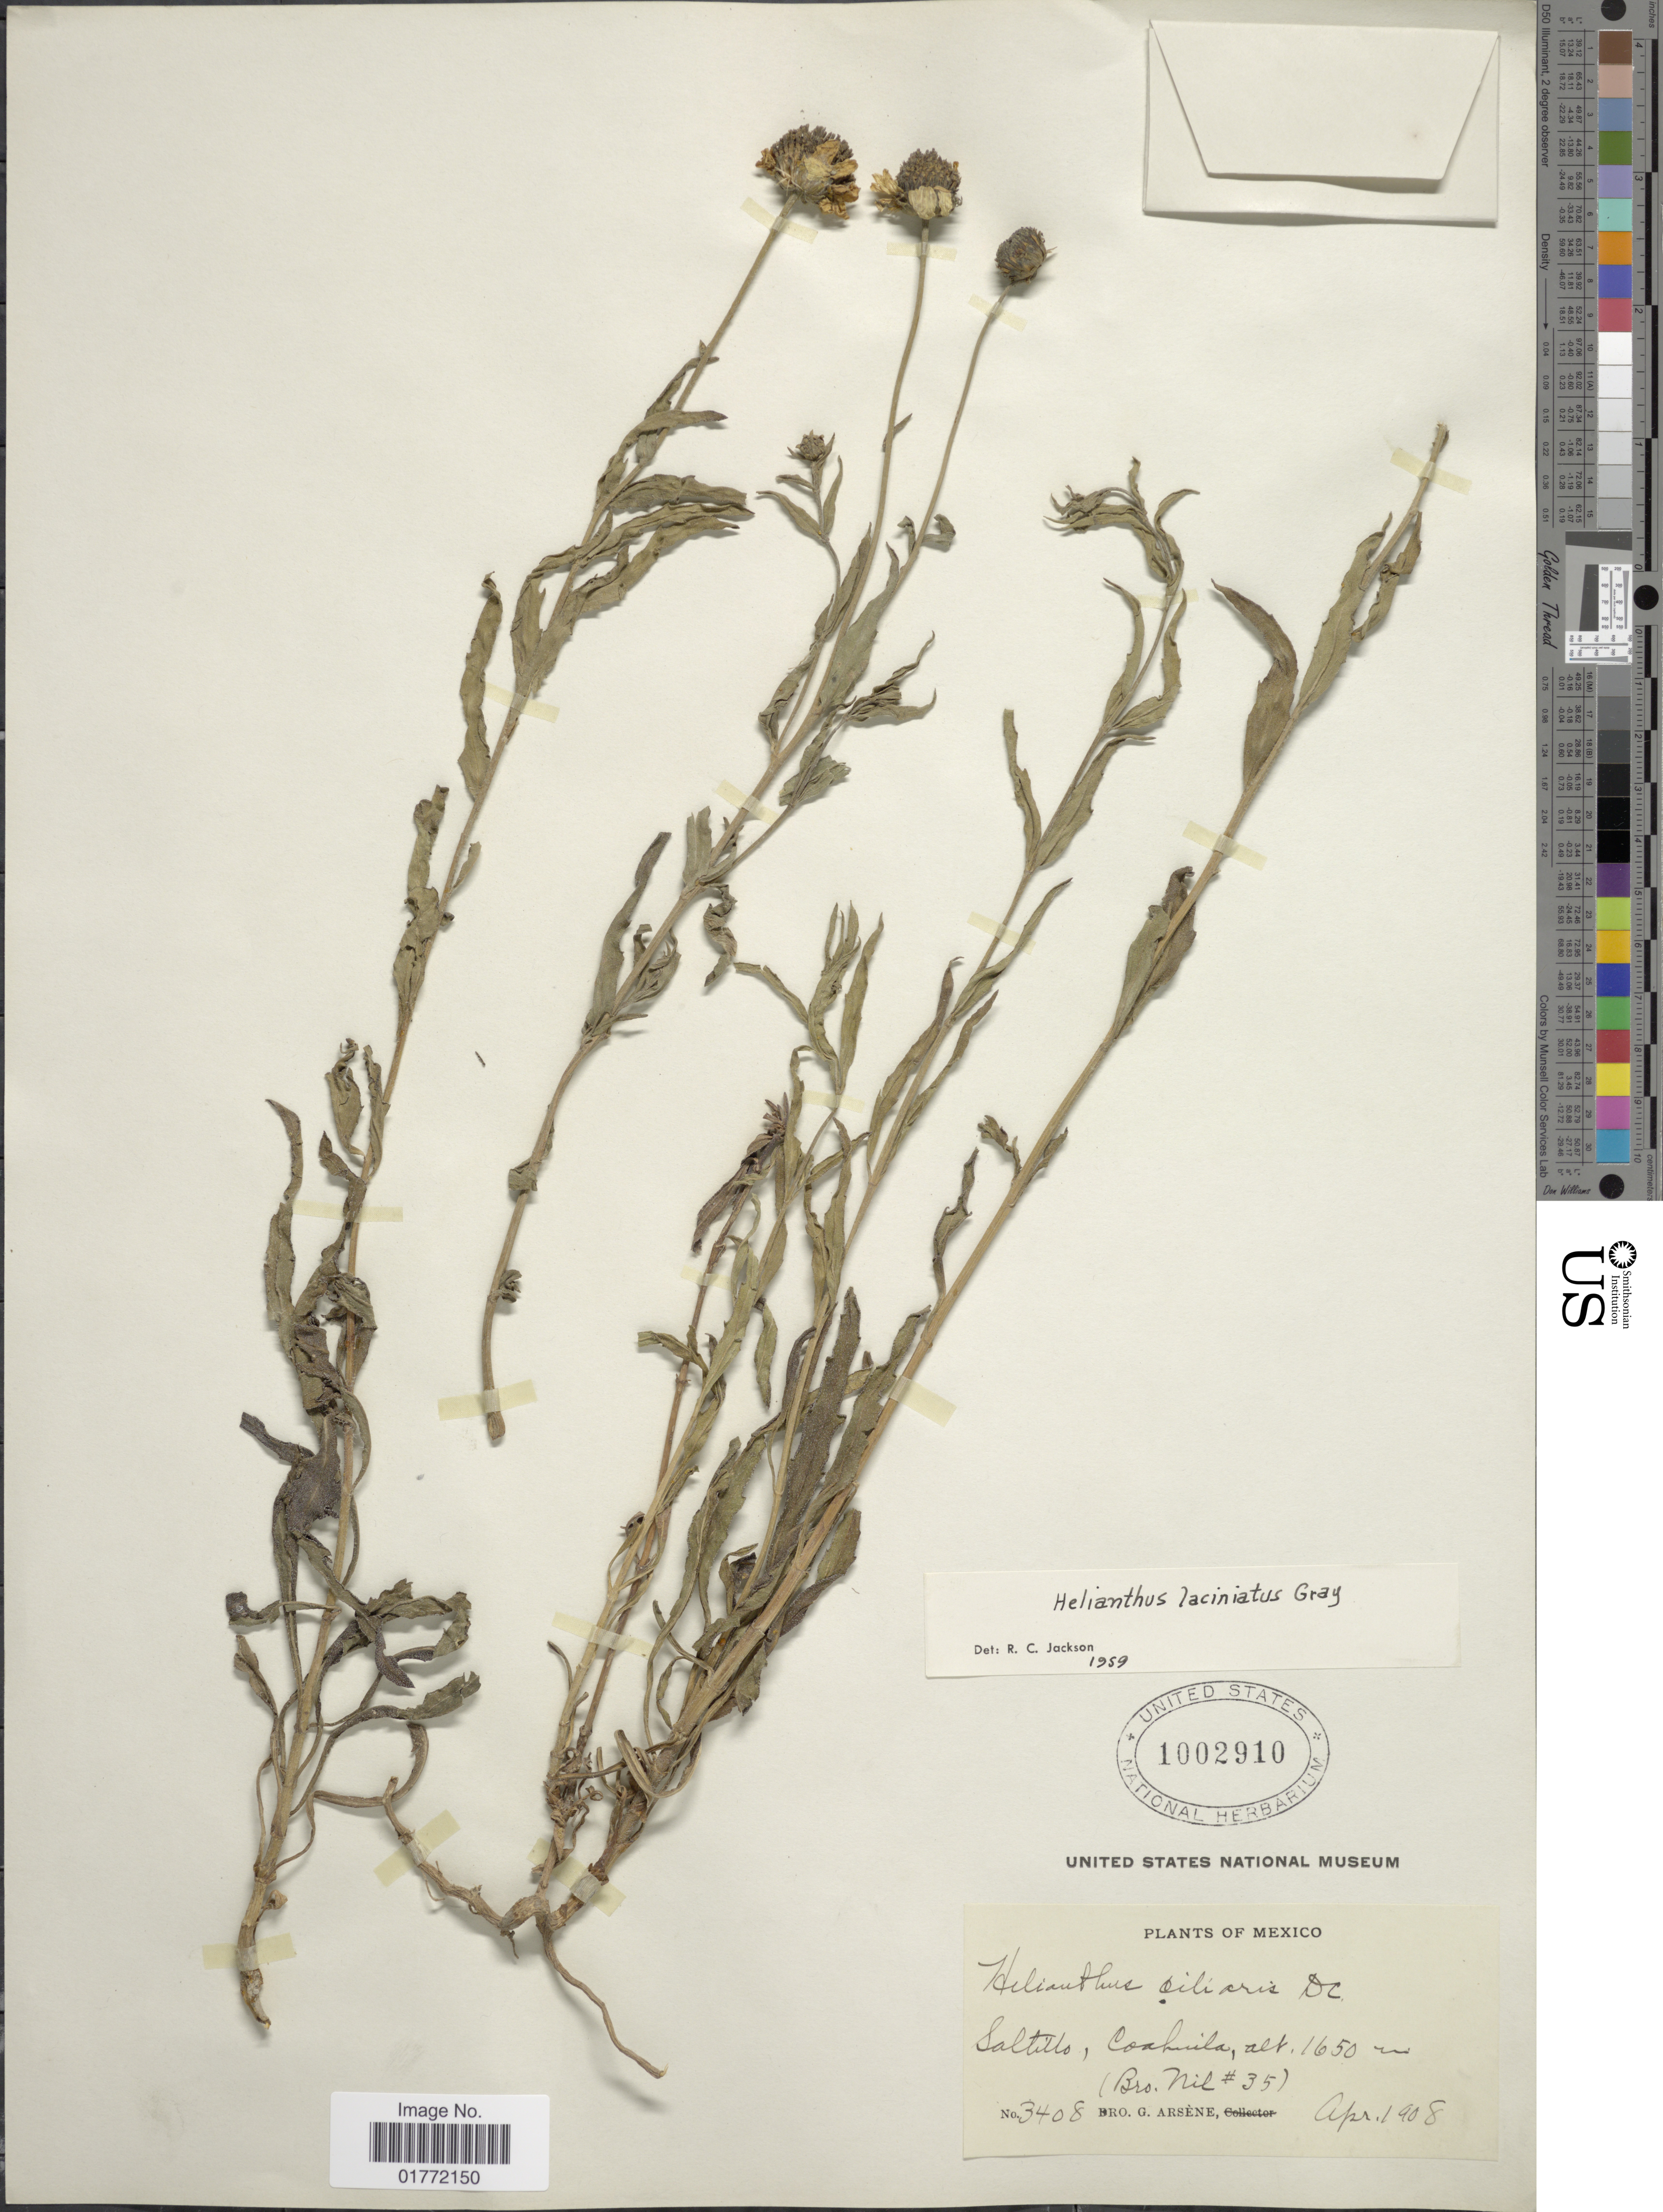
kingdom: Plantae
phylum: Tracheophyta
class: Magnoliopsida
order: Asterales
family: Asteraceae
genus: Helianthus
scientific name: Helianthus laciniatus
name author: A. Gray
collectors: Bro. Nil & Bro. G. Arsène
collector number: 3408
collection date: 1908-04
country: Mexico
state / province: Coahuila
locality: Saltillo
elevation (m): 1650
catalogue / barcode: US 1002910